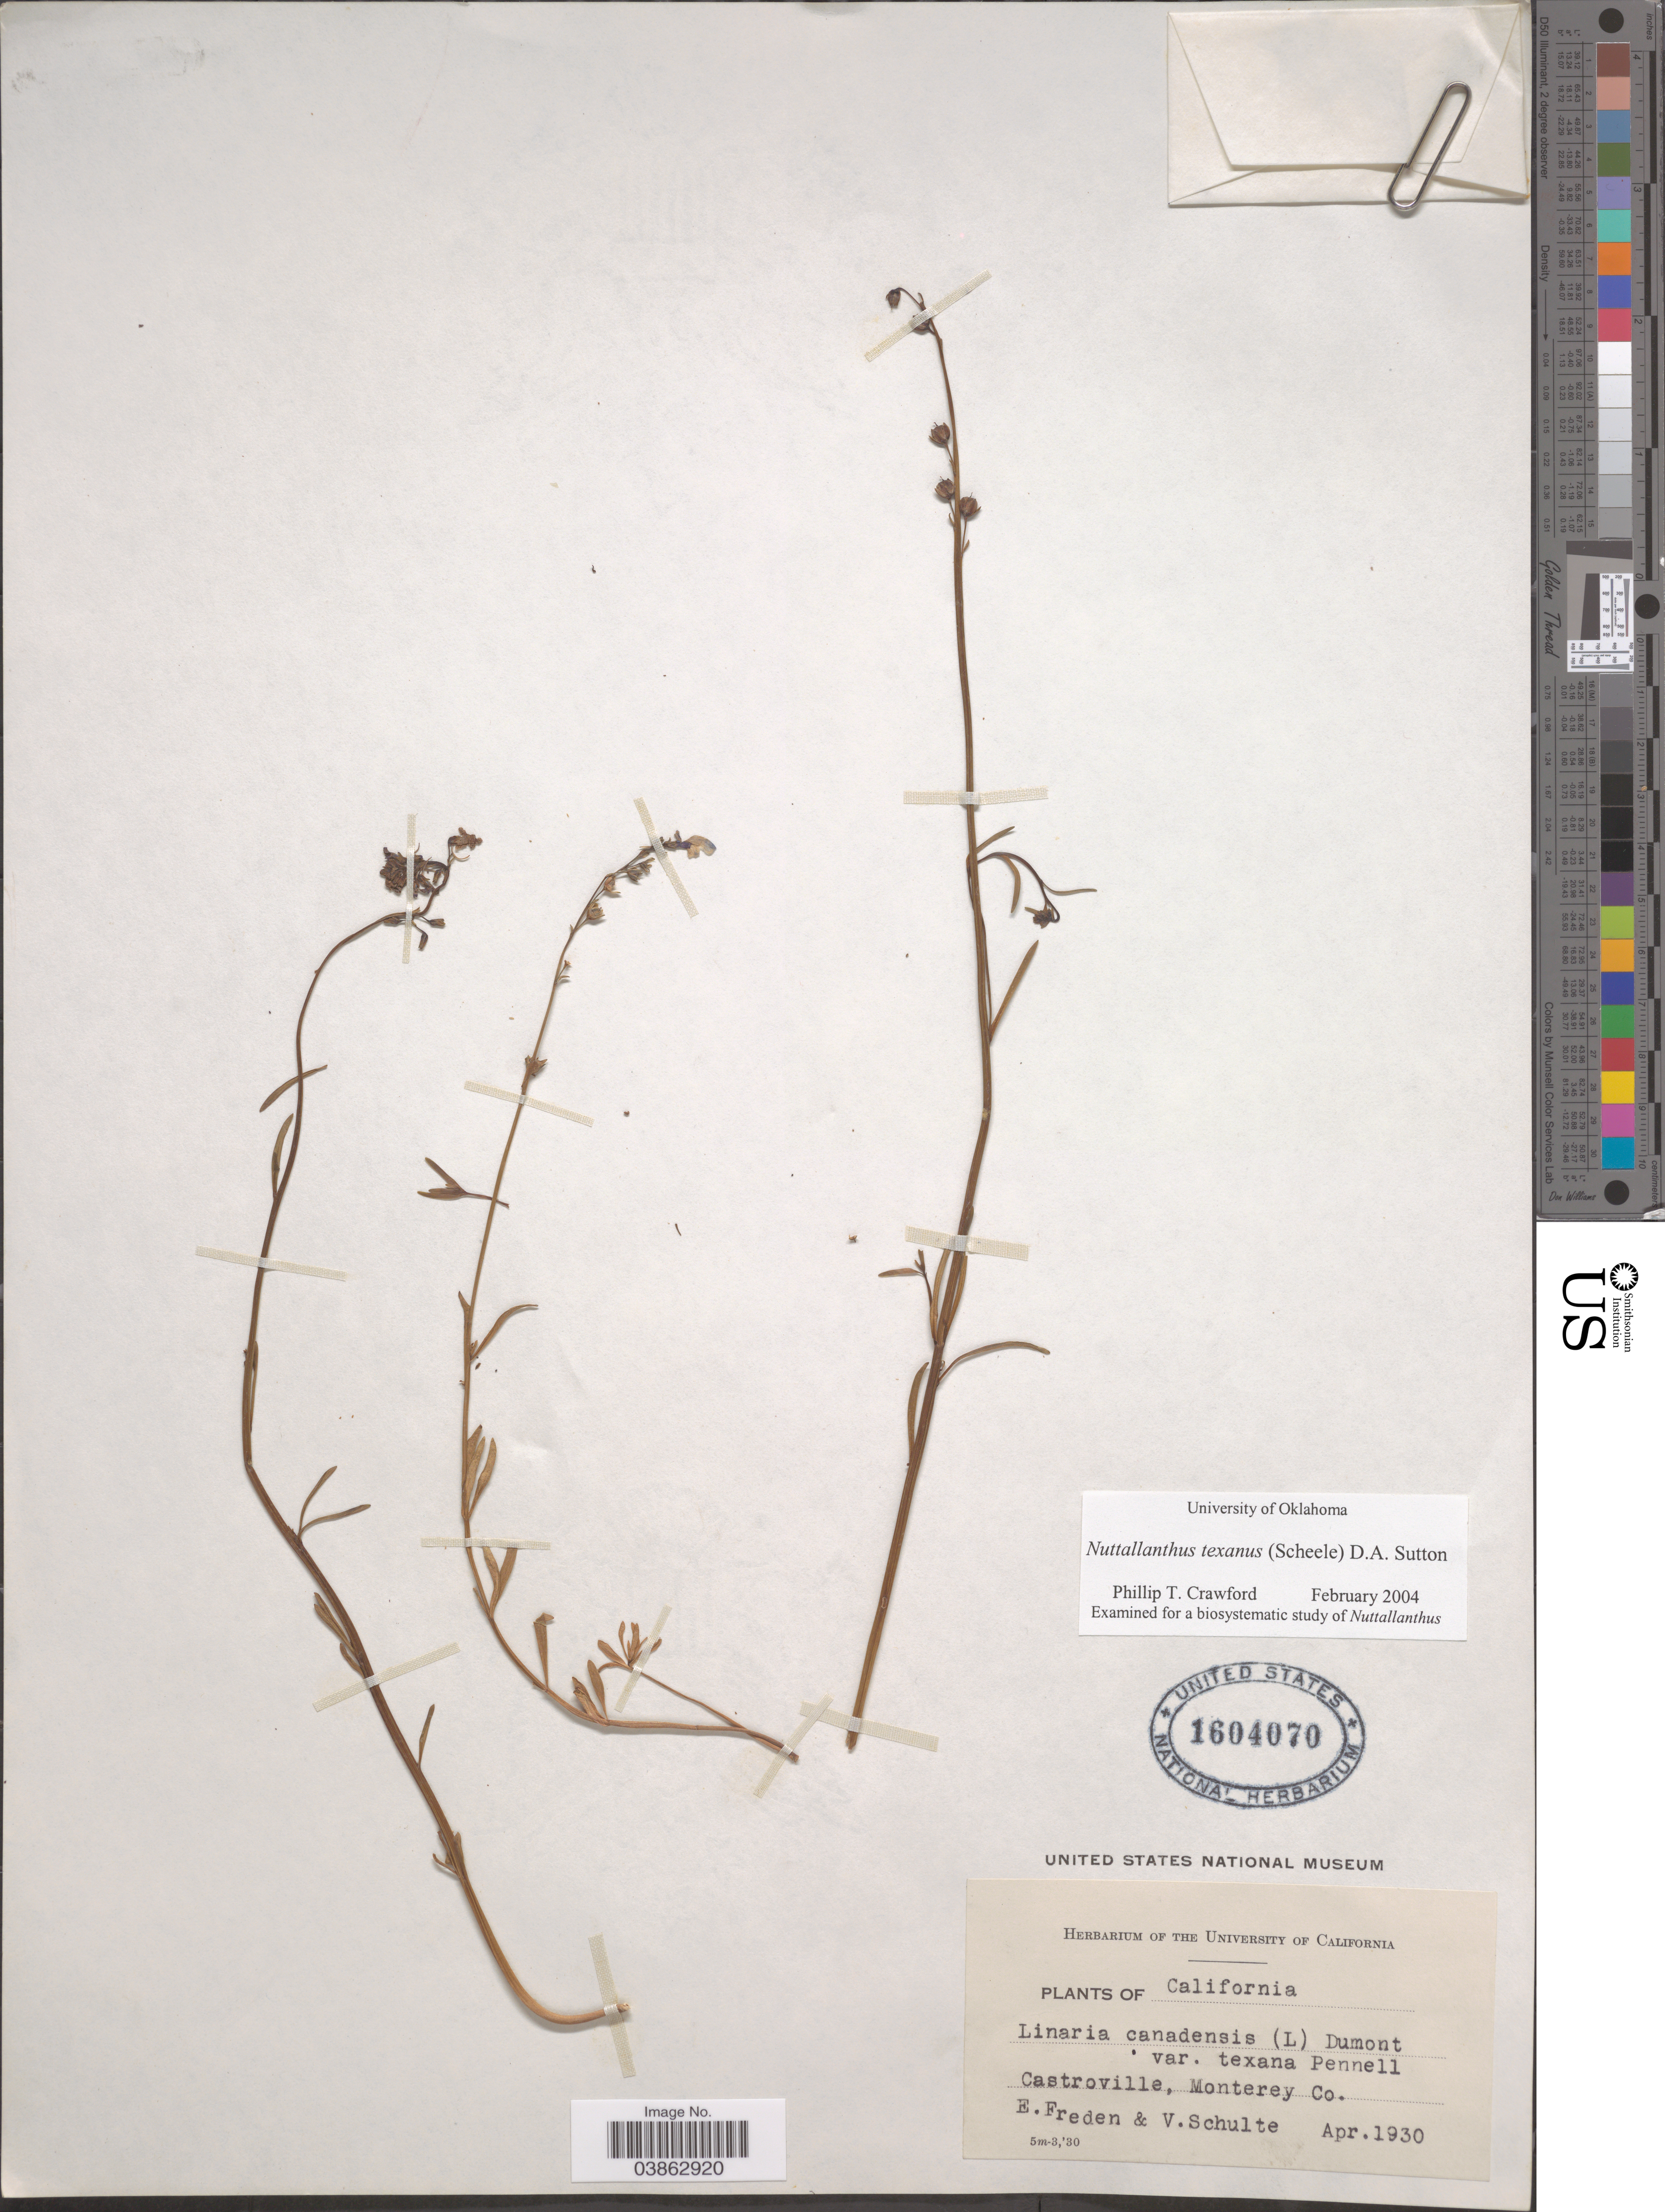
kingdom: Plantae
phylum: Tracheophyta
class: Magnoliopsida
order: Lamiales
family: Plantaginaceae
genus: Linaria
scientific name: Linaria texana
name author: Scheele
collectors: E. Freden & V. Schulte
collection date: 1930-04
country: United States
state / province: California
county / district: Monterey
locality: Castroville, Monterey Co.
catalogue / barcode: US 1604070